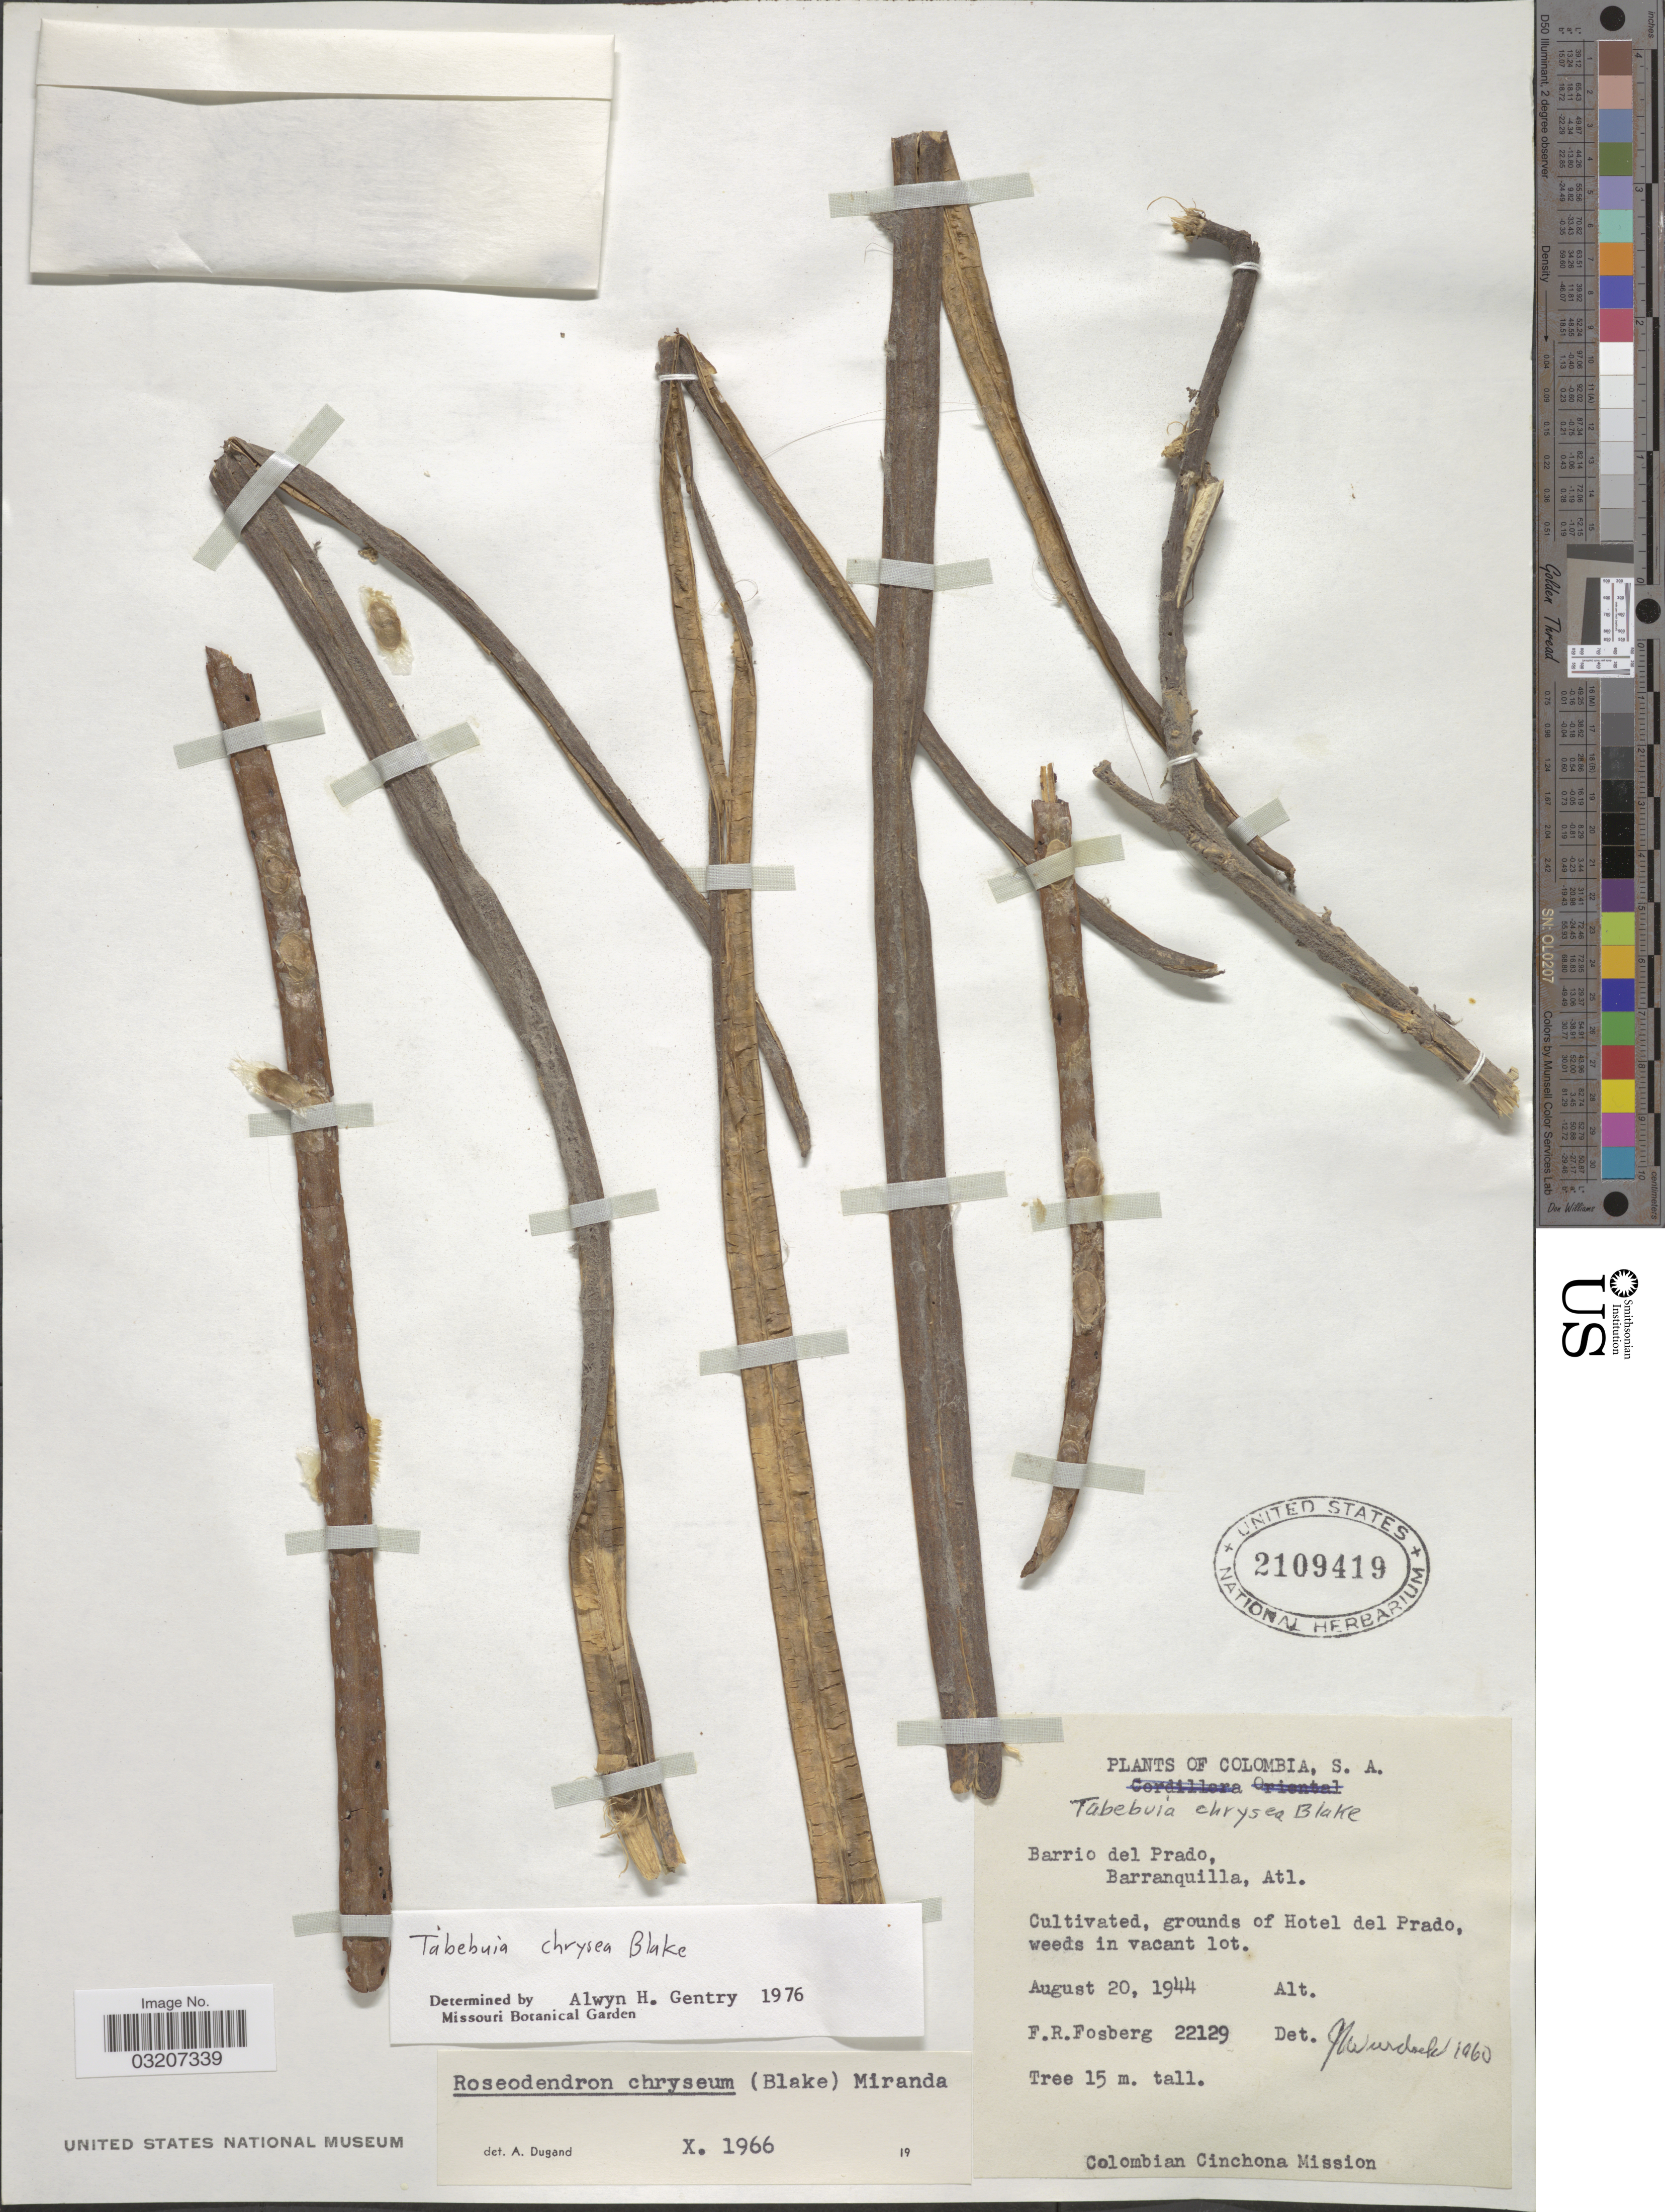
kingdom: Plantae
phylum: Tracheophyta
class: Magnoliopsida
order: Lamiales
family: Bignoniaceae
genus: Roseodendron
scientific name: Roseodendron chryseum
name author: (S.F. Blake) Miranda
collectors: F. R. Fosberg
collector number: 22129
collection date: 1944-08-20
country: Colombia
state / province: Atlántico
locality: Barrio del Prado, Barranquilla, Atl., grounds of Hotel del Prado.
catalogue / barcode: US 2109419